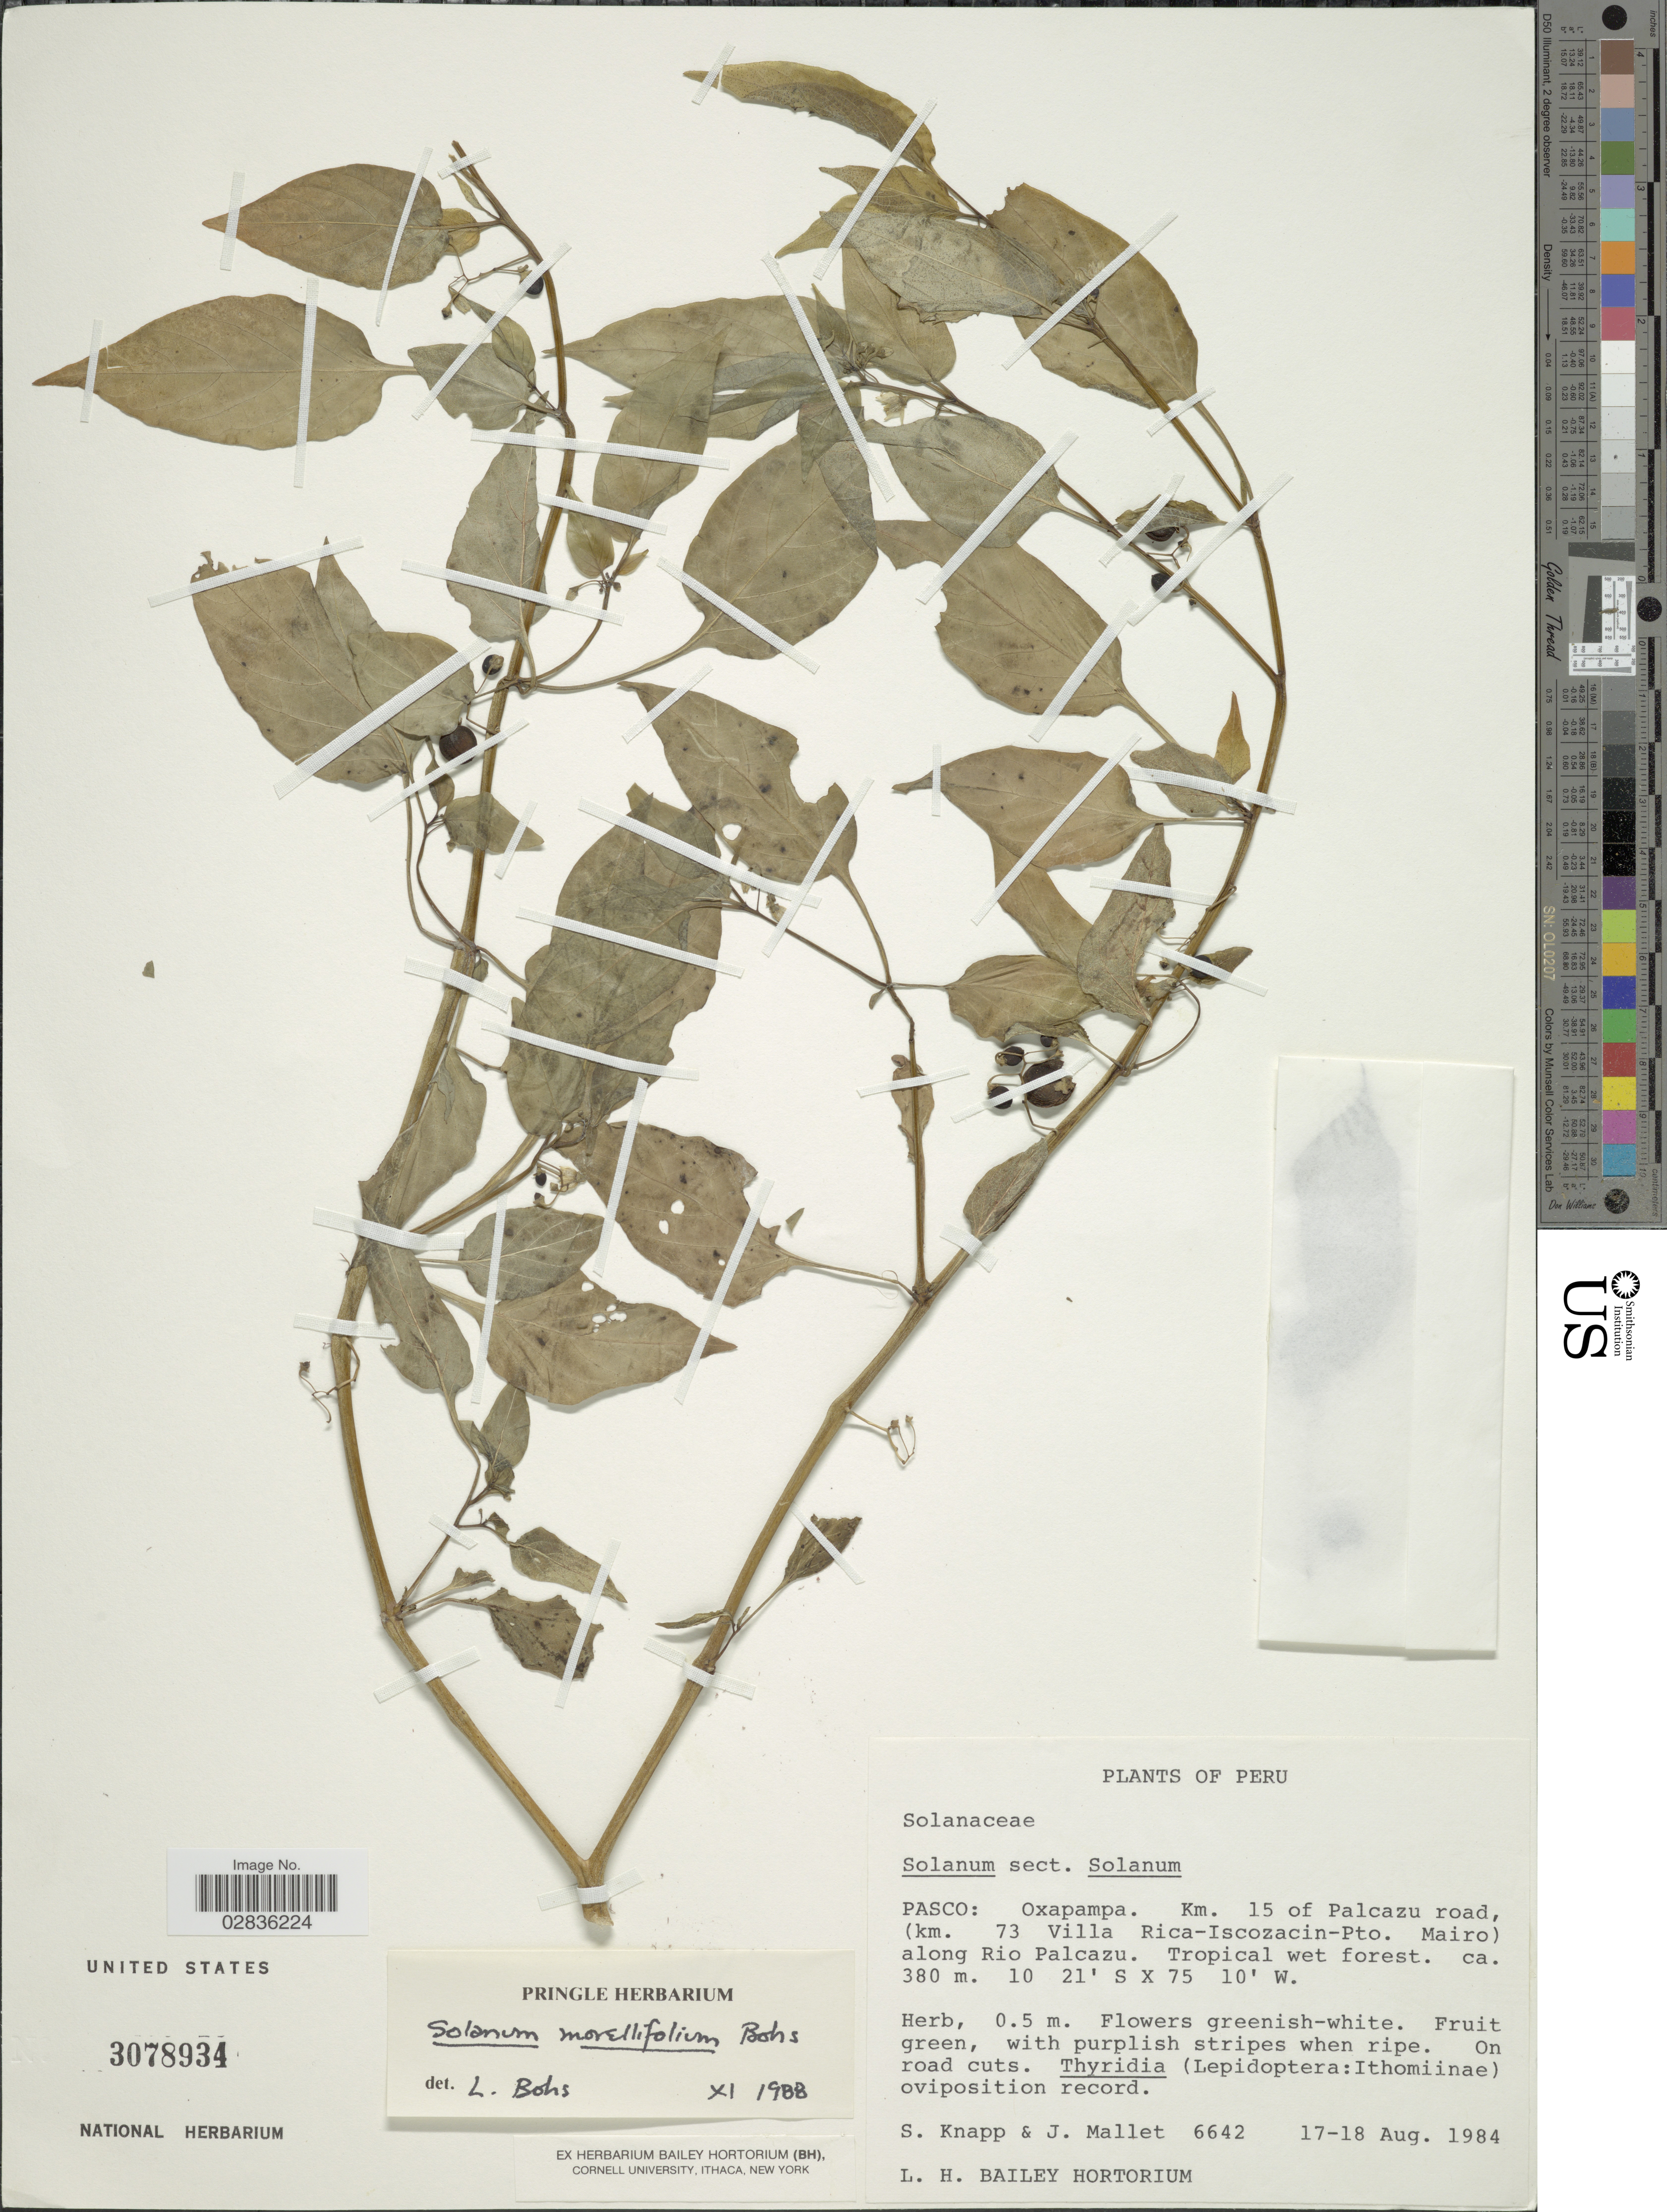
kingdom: Plantae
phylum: Tracheophyta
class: Magnoliopsida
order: Solanales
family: Solanaceae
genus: Solanum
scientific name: Solanum morellifolium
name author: Bohs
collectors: S. Knapp & J. Mallet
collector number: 6642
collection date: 1984-08-17/1984-08-18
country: Peru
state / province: Pasco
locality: Oxapampa. Km. 15 of Palcazu road, (km. 73 Villa Rica-Iscozacin-Pto. Mairo) along Rio Palcazu.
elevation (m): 380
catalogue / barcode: US 3078934